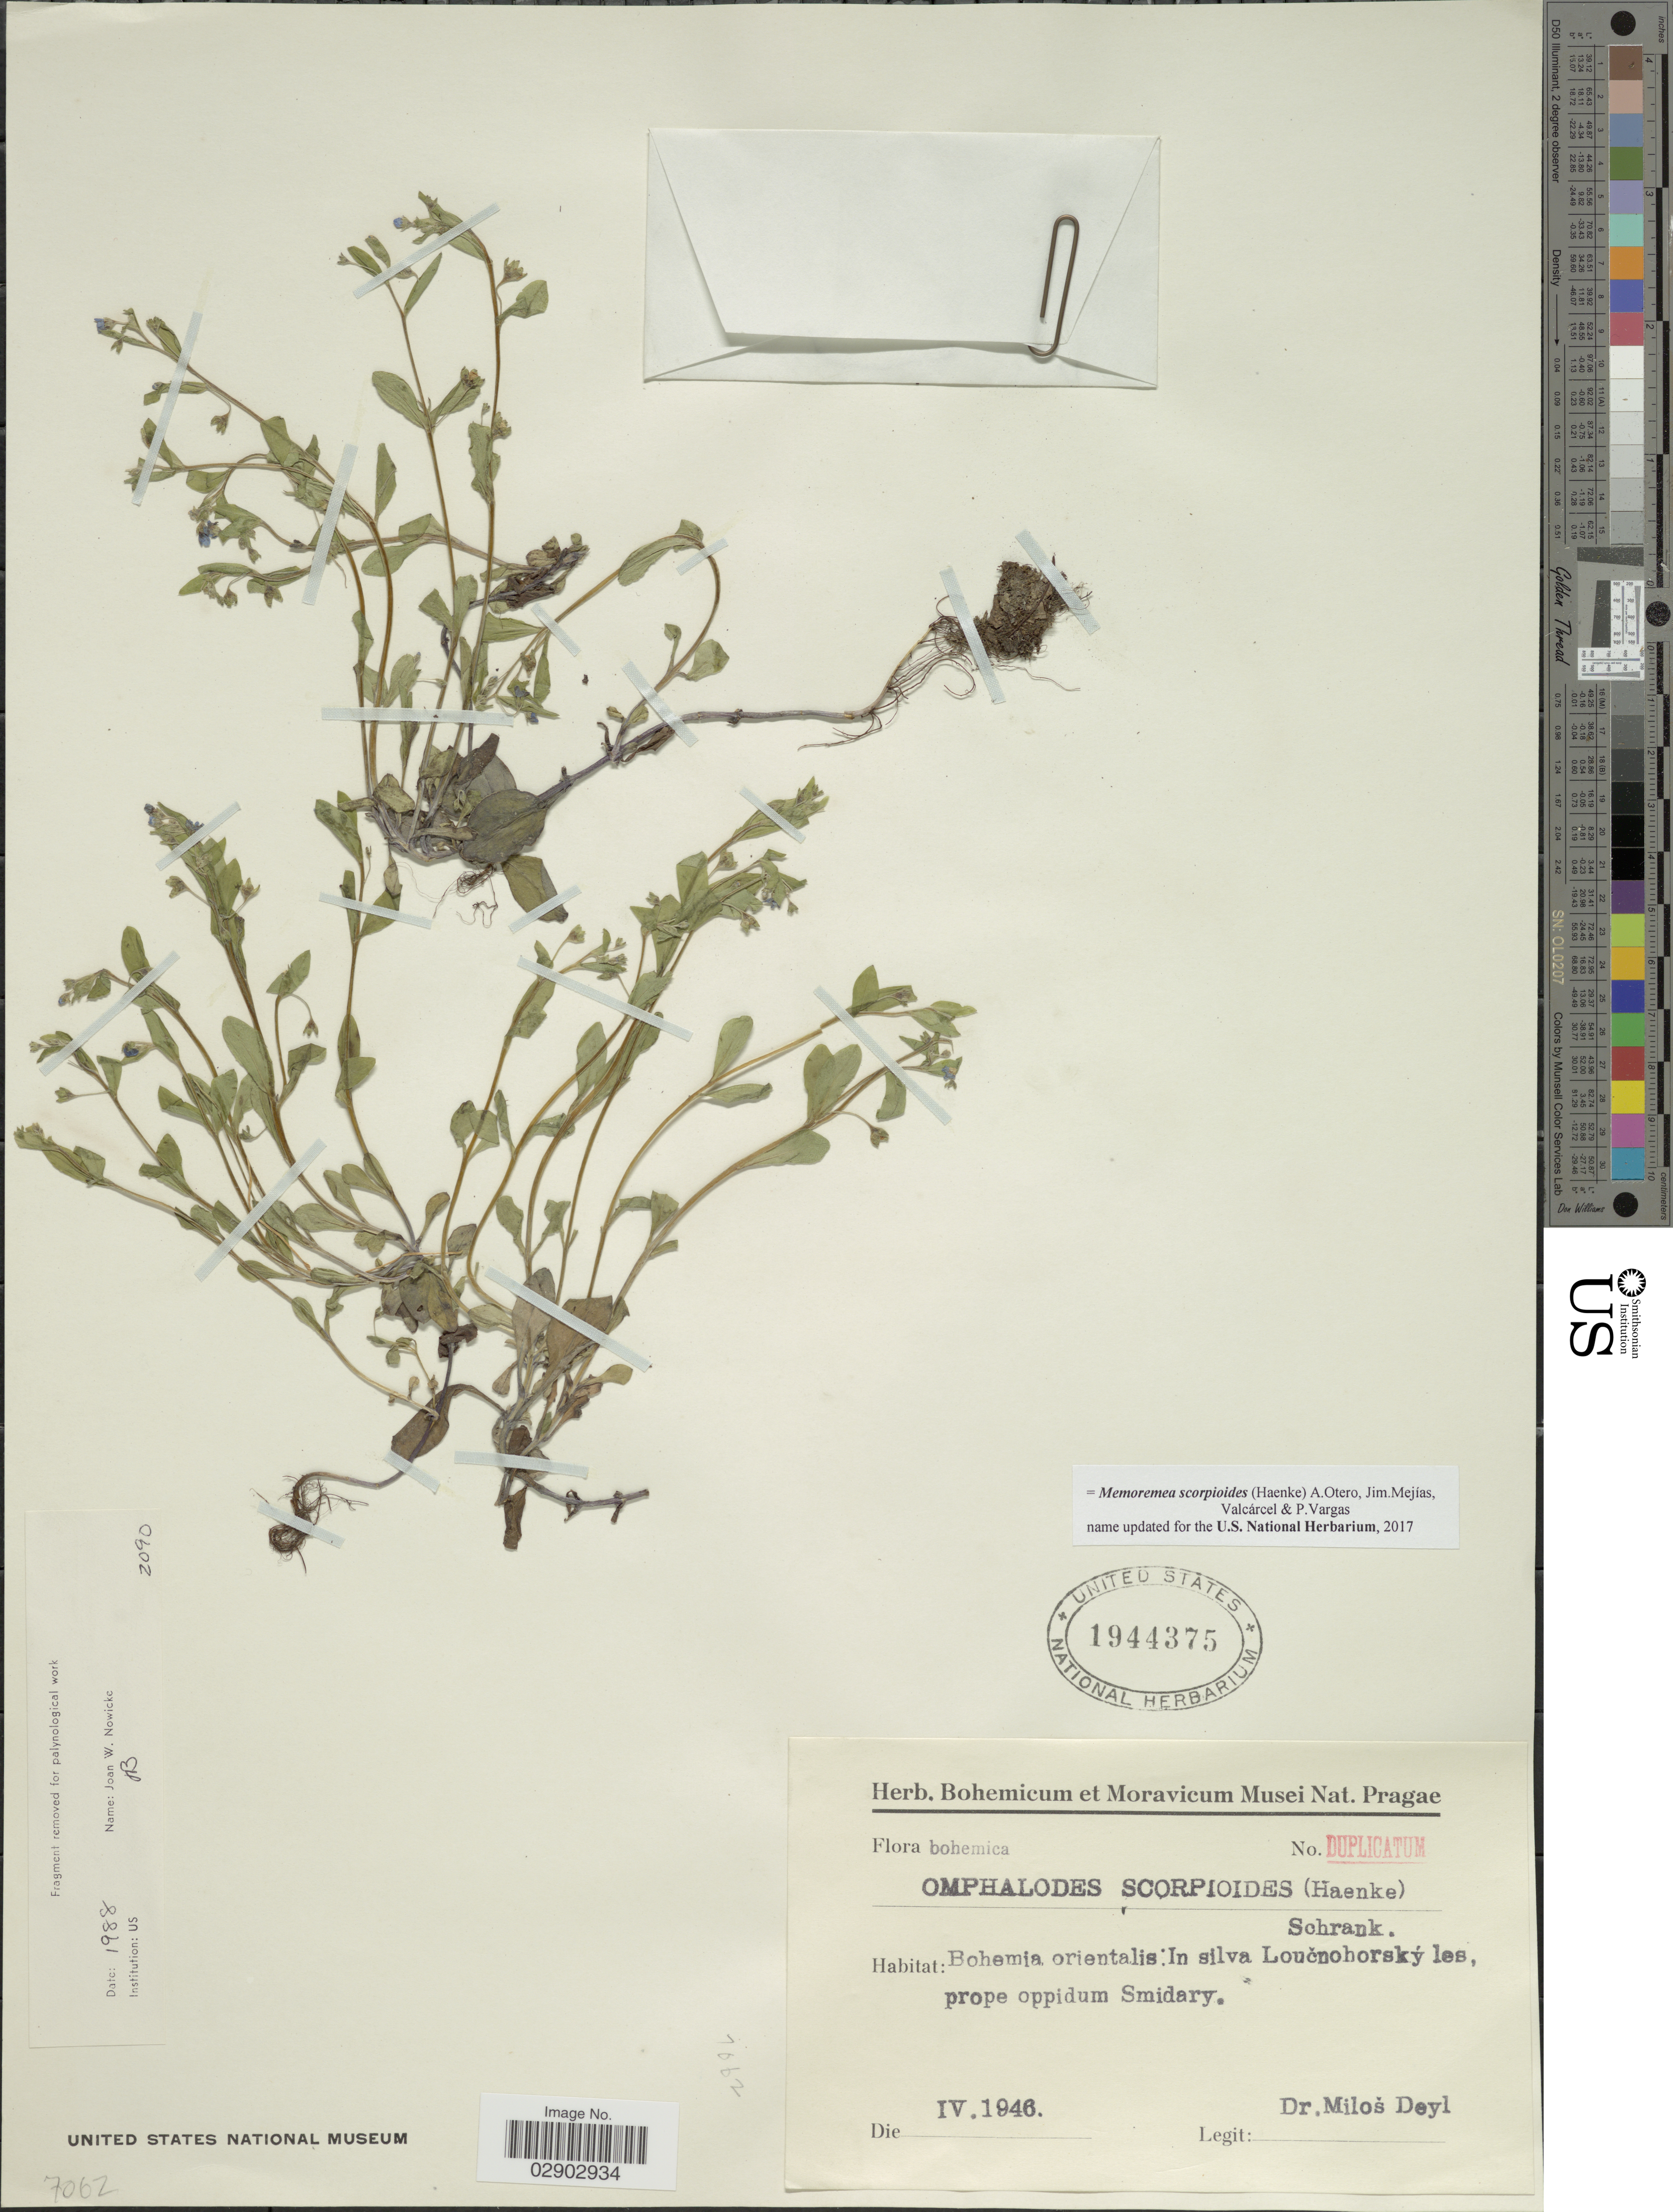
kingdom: Plantae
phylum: Tracheophyta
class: Magnoliopsida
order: Boraginales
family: Boraginaceae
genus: Memoremea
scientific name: Memoremea scorpioides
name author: (Haenke) A.Otero et al.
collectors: M. Deyl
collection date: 1946-04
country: Czechia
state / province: Prague, Capital District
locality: Bohemia orientalis: In silva Louenohorský les, prope oppidum Smidary.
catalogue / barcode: US 1944375